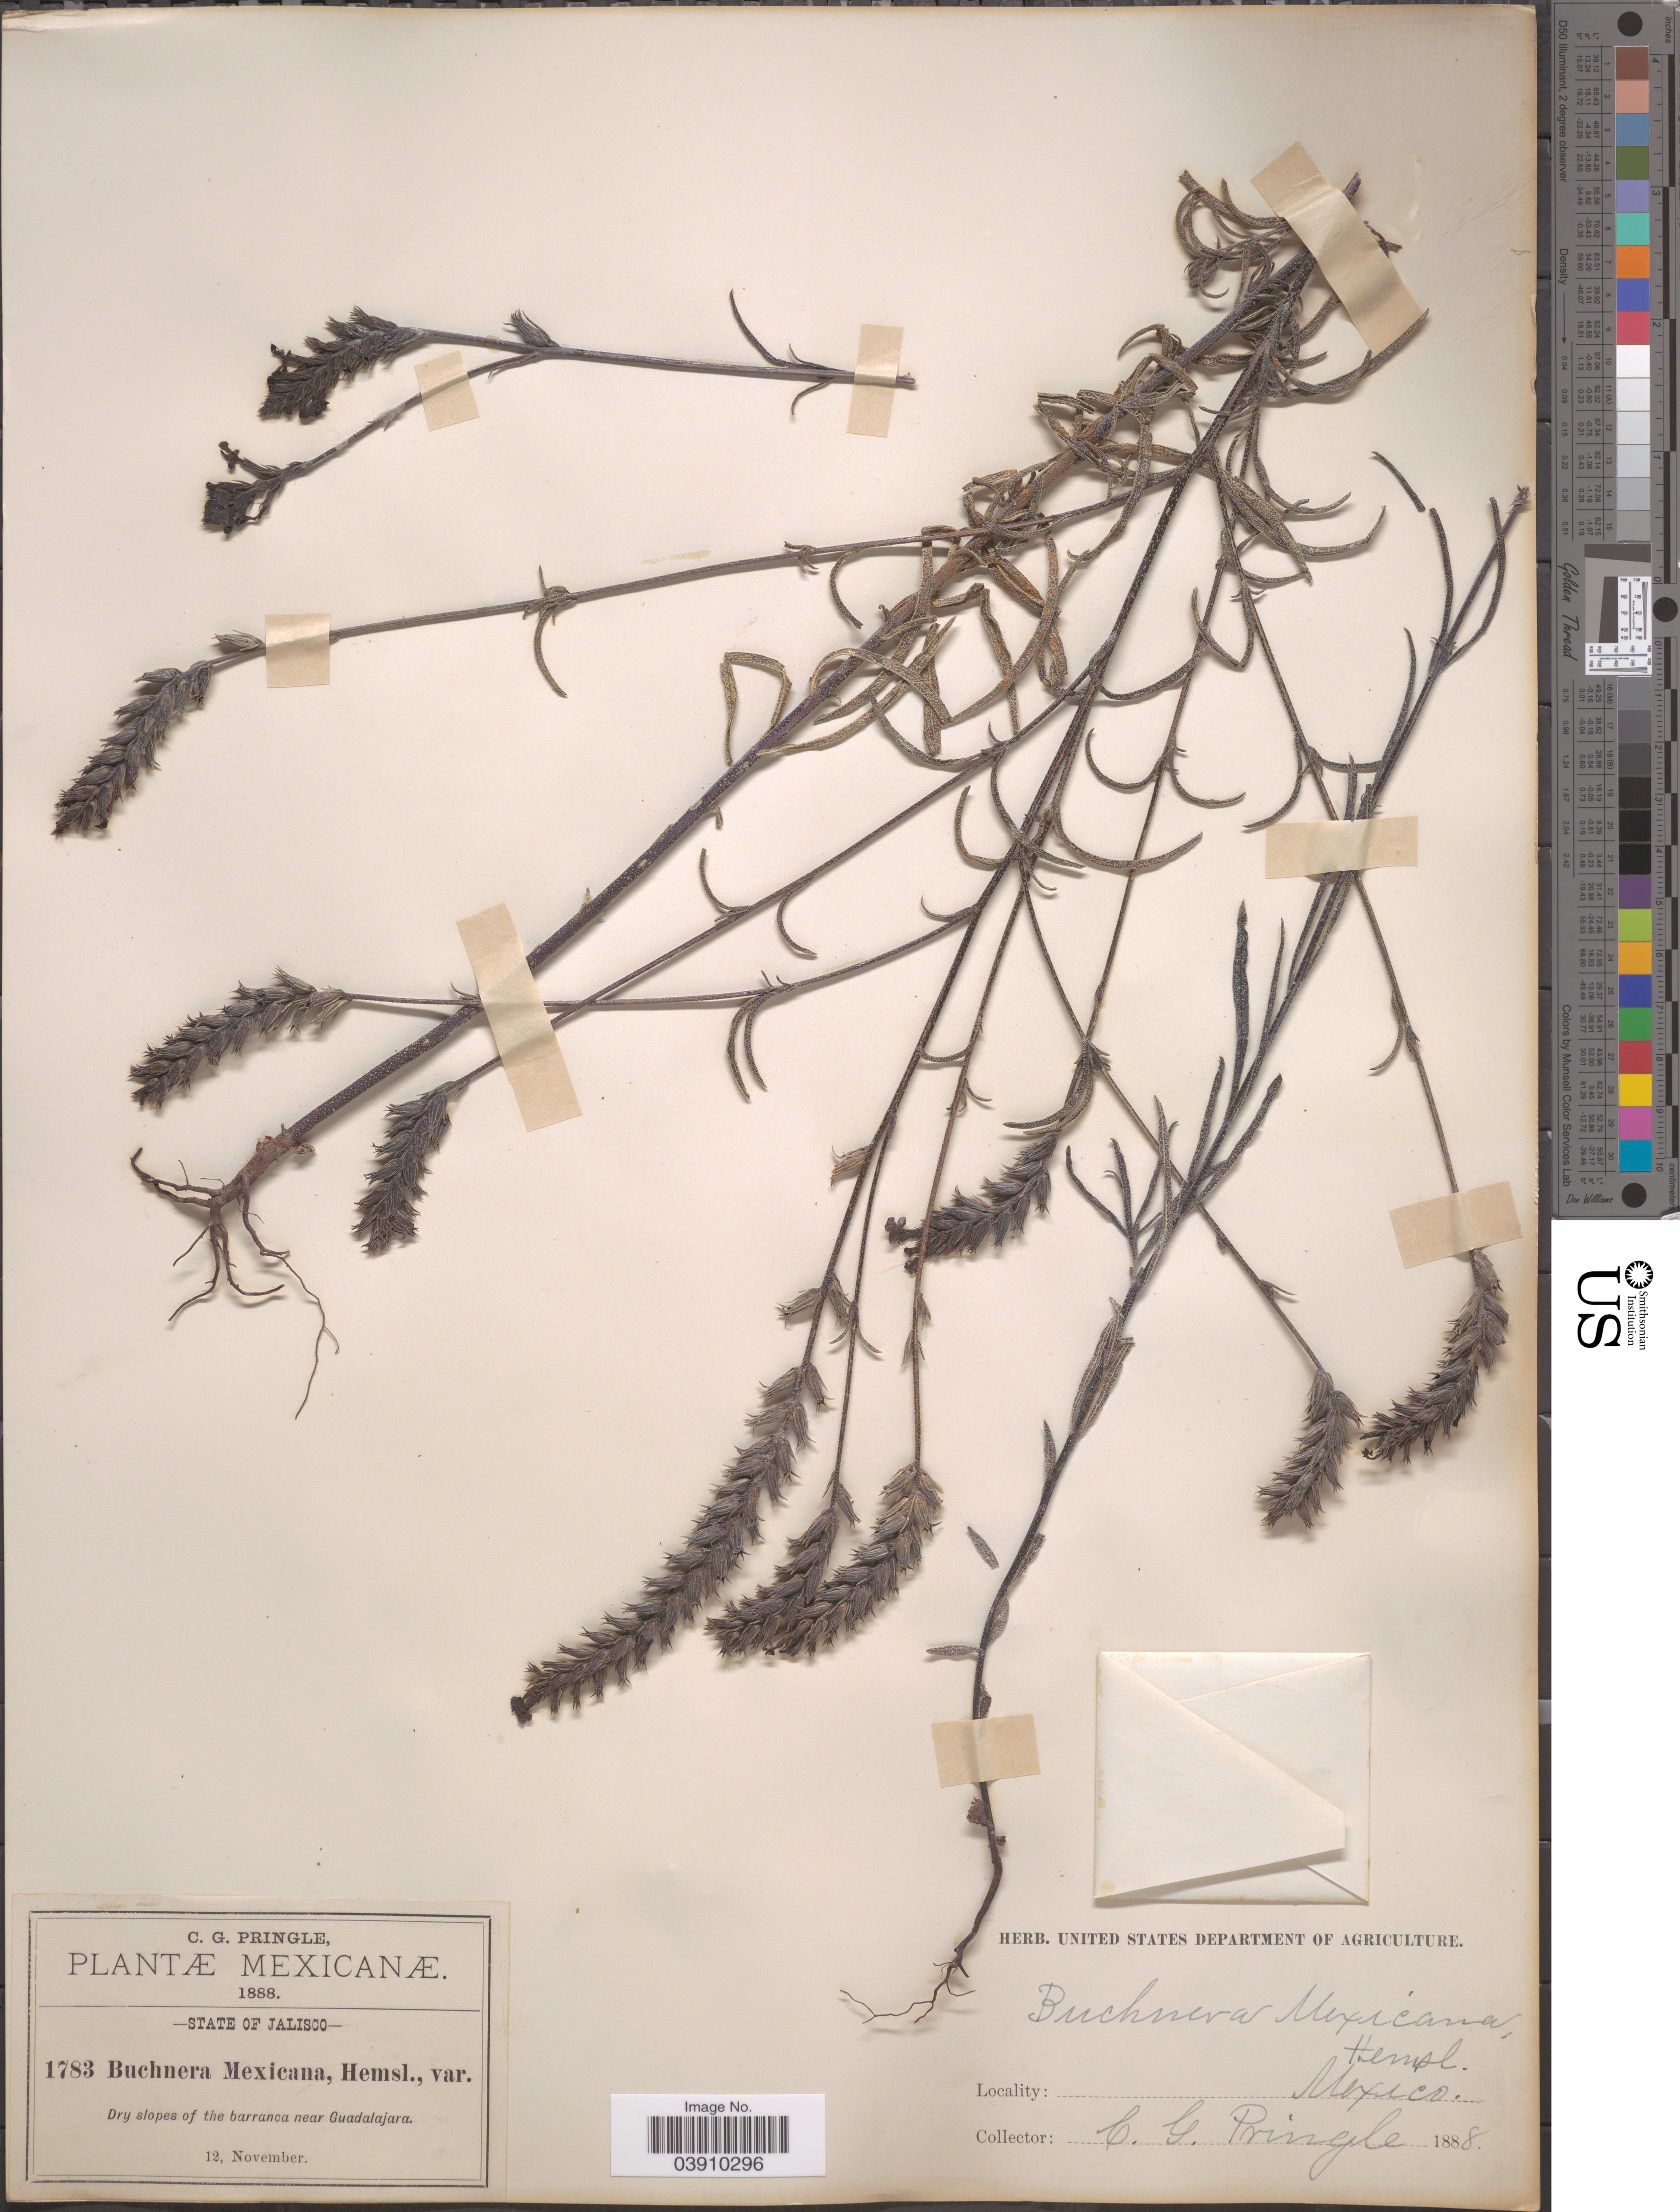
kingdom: Plantae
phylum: Tracheophyta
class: Magnoliopsida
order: Lamiales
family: Orobanchaceae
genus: Buchnera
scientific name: Buchnera pusilla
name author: Kunth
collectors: C. G. Pringle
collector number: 1783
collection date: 1888-11-12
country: Mexico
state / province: Jalisco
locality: Dry slopes of the barranca near Guadalajara.